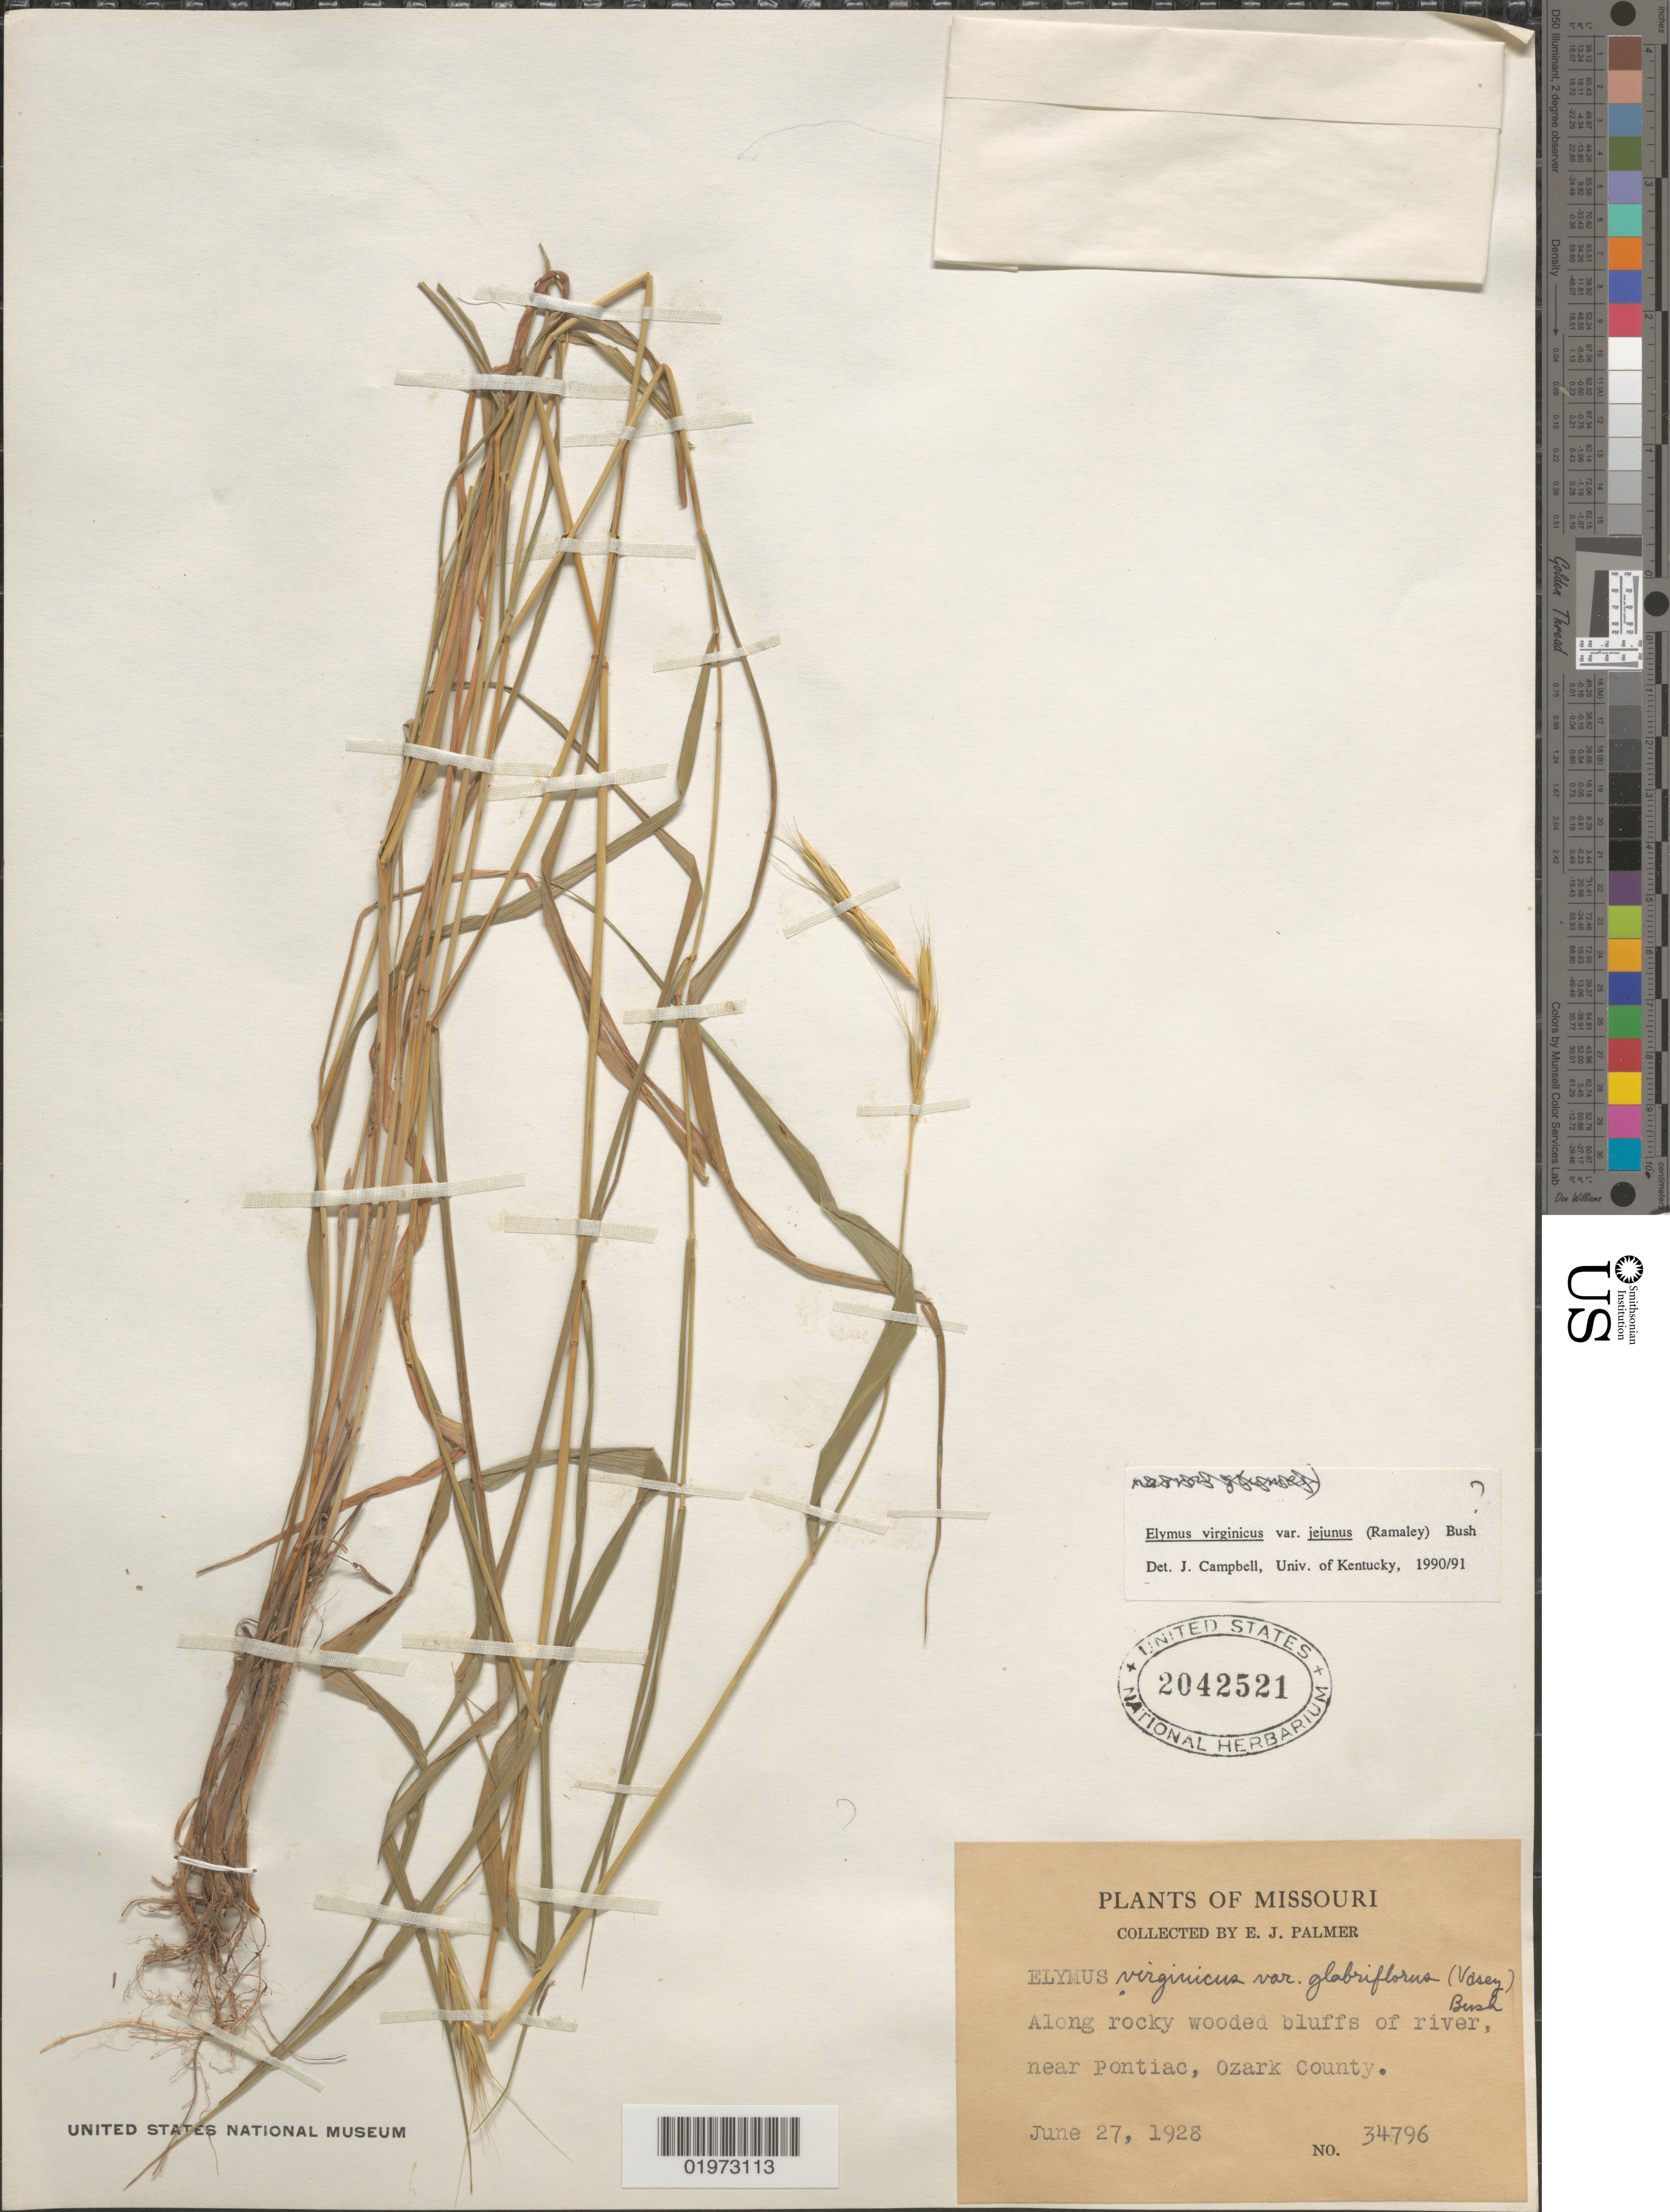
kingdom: Plantae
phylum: Tracheophyta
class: Liliopsida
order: Poales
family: Poaceae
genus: Elymus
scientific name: Elymus virginicus var. virginicus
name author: L.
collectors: E. J. Palmer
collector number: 34796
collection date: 1928-06-27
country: United States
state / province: Missouri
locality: Along rocky wooded bluffs of river, near Pontiac, Ozark County.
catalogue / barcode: US 2042521